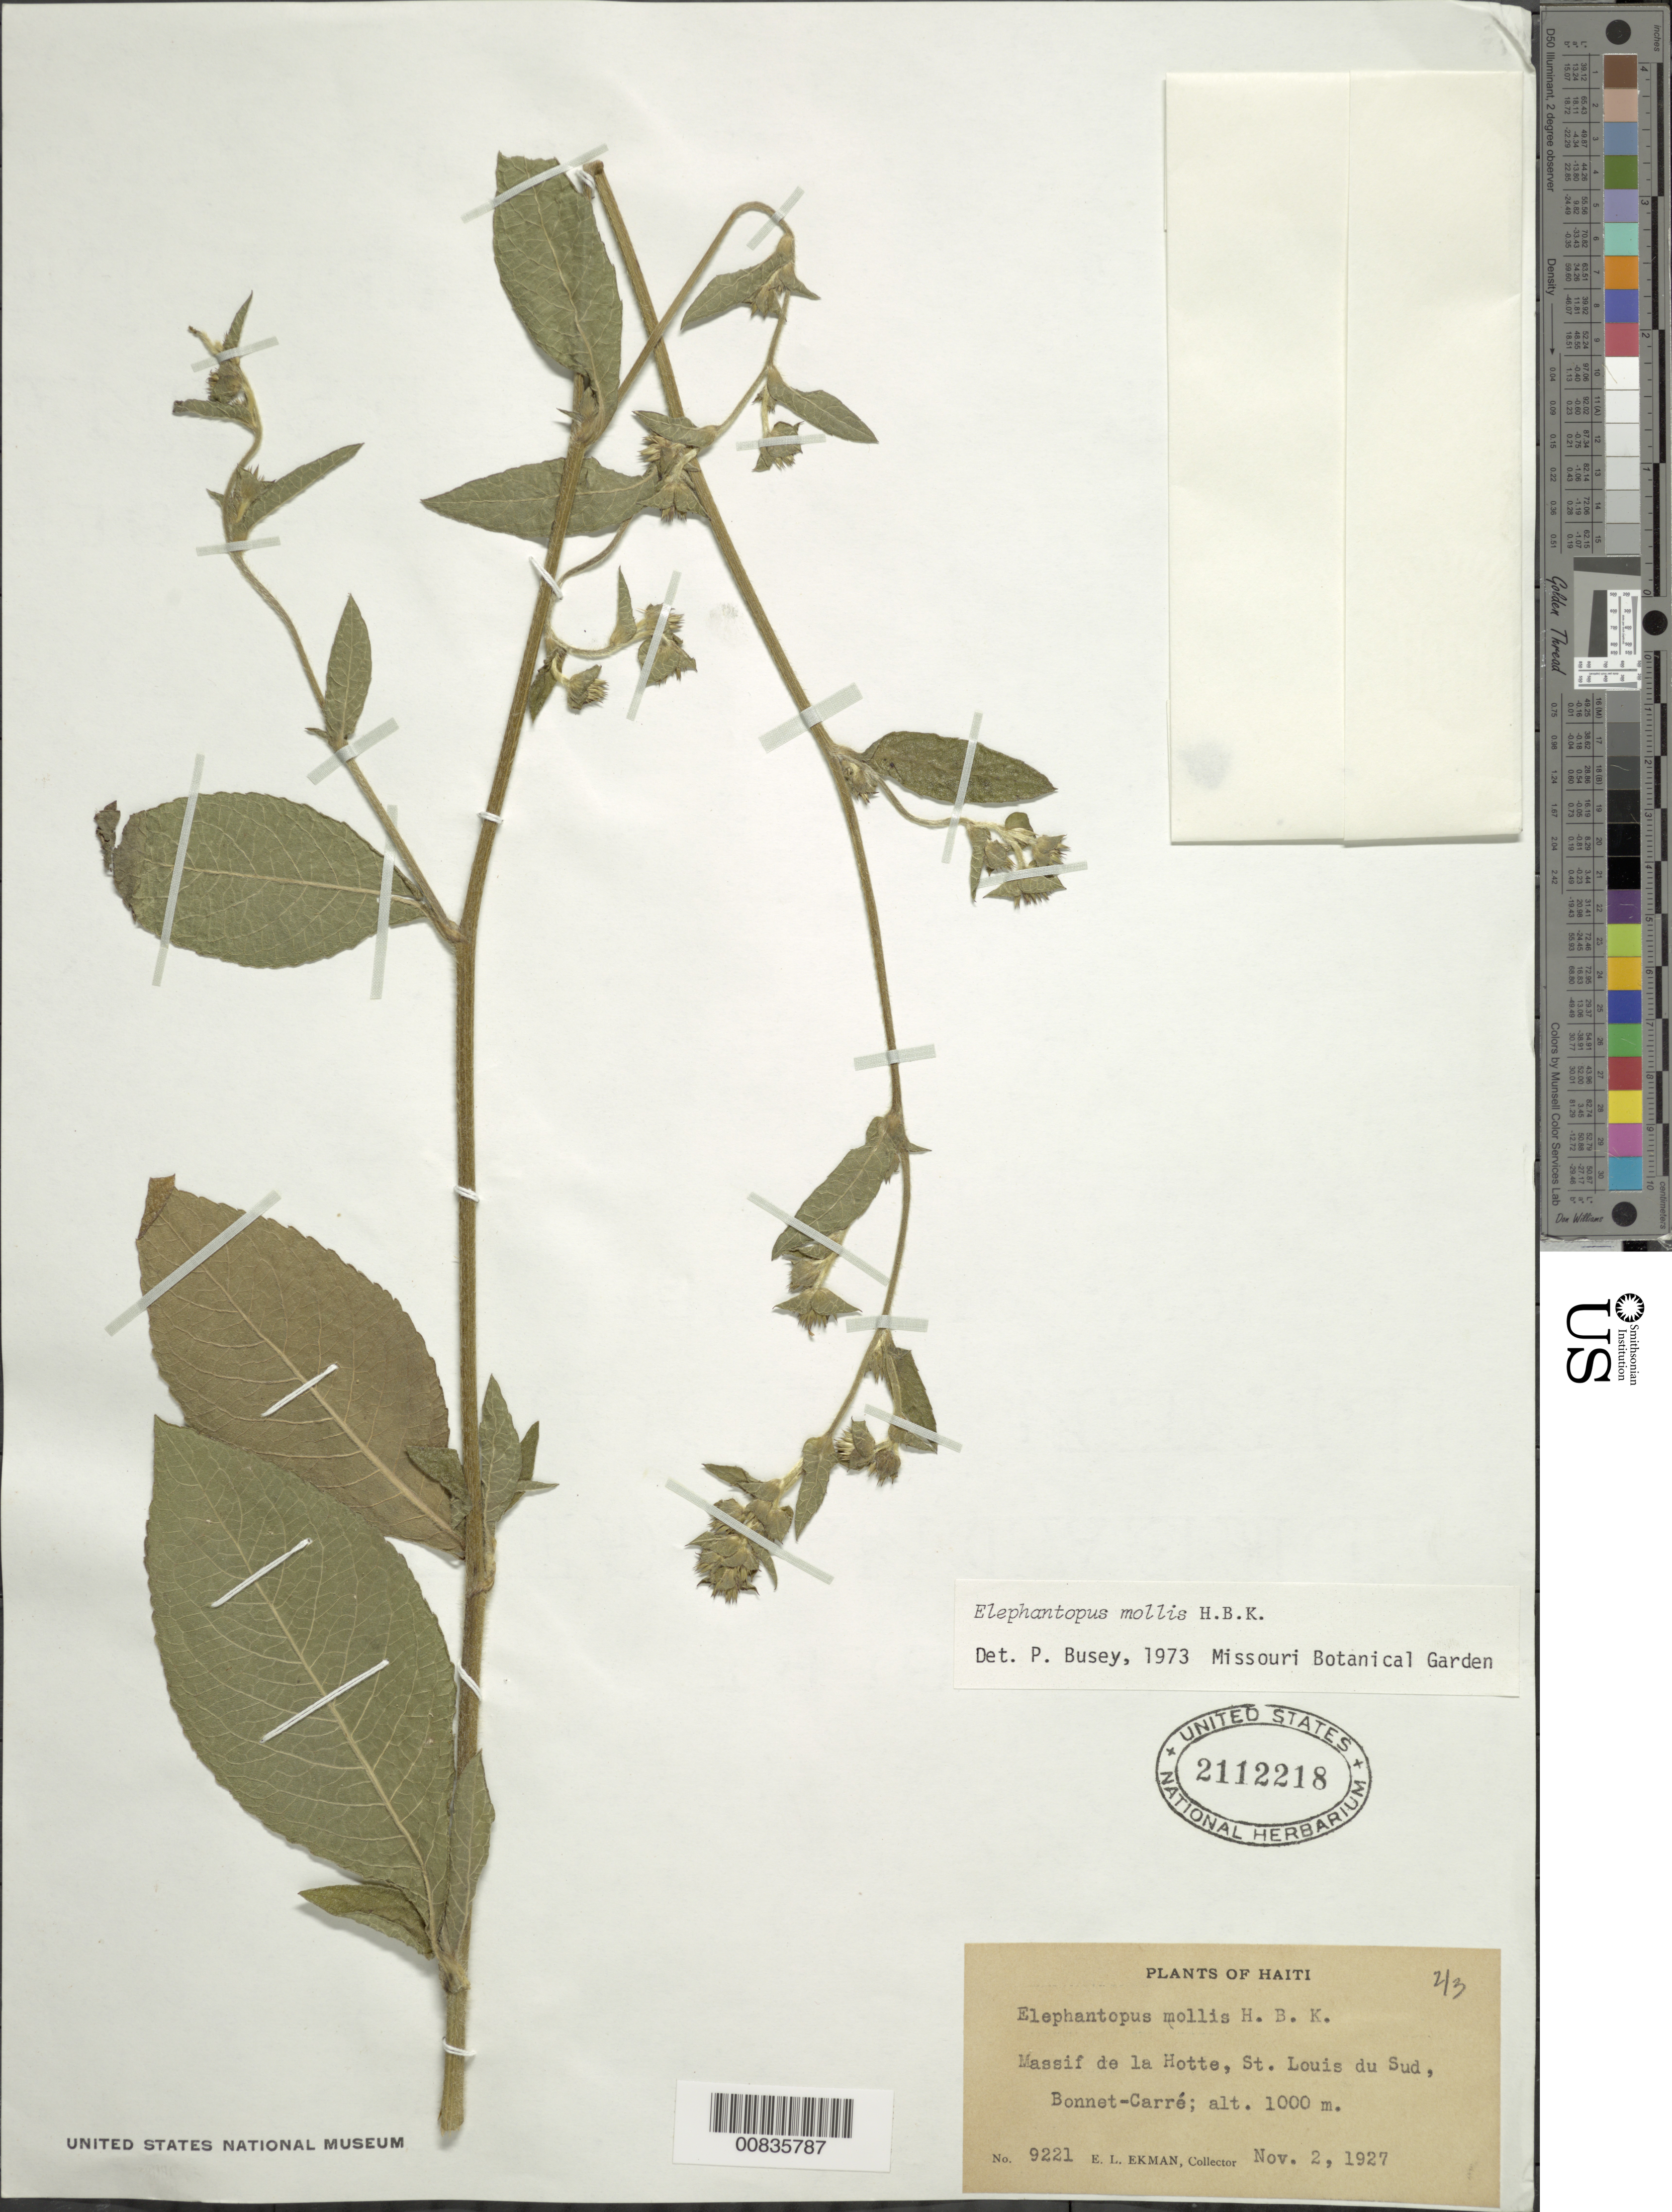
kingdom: Plantae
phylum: Tracheophyta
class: Magnoliopsida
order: Asterales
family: Asteraceae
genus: Elephantopus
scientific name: Elephantopus mollis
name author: Kunth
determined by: Busey, P.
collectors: E. L. Ekman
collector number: H 9221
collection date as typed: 02 Nov 1927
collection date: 1927-11-02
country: Dominican Republic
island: Hispaniola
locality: Massif de la Hotte, St. Louis du Sud, Bonnet-Carré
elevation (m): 1000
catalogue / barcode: US 2112218